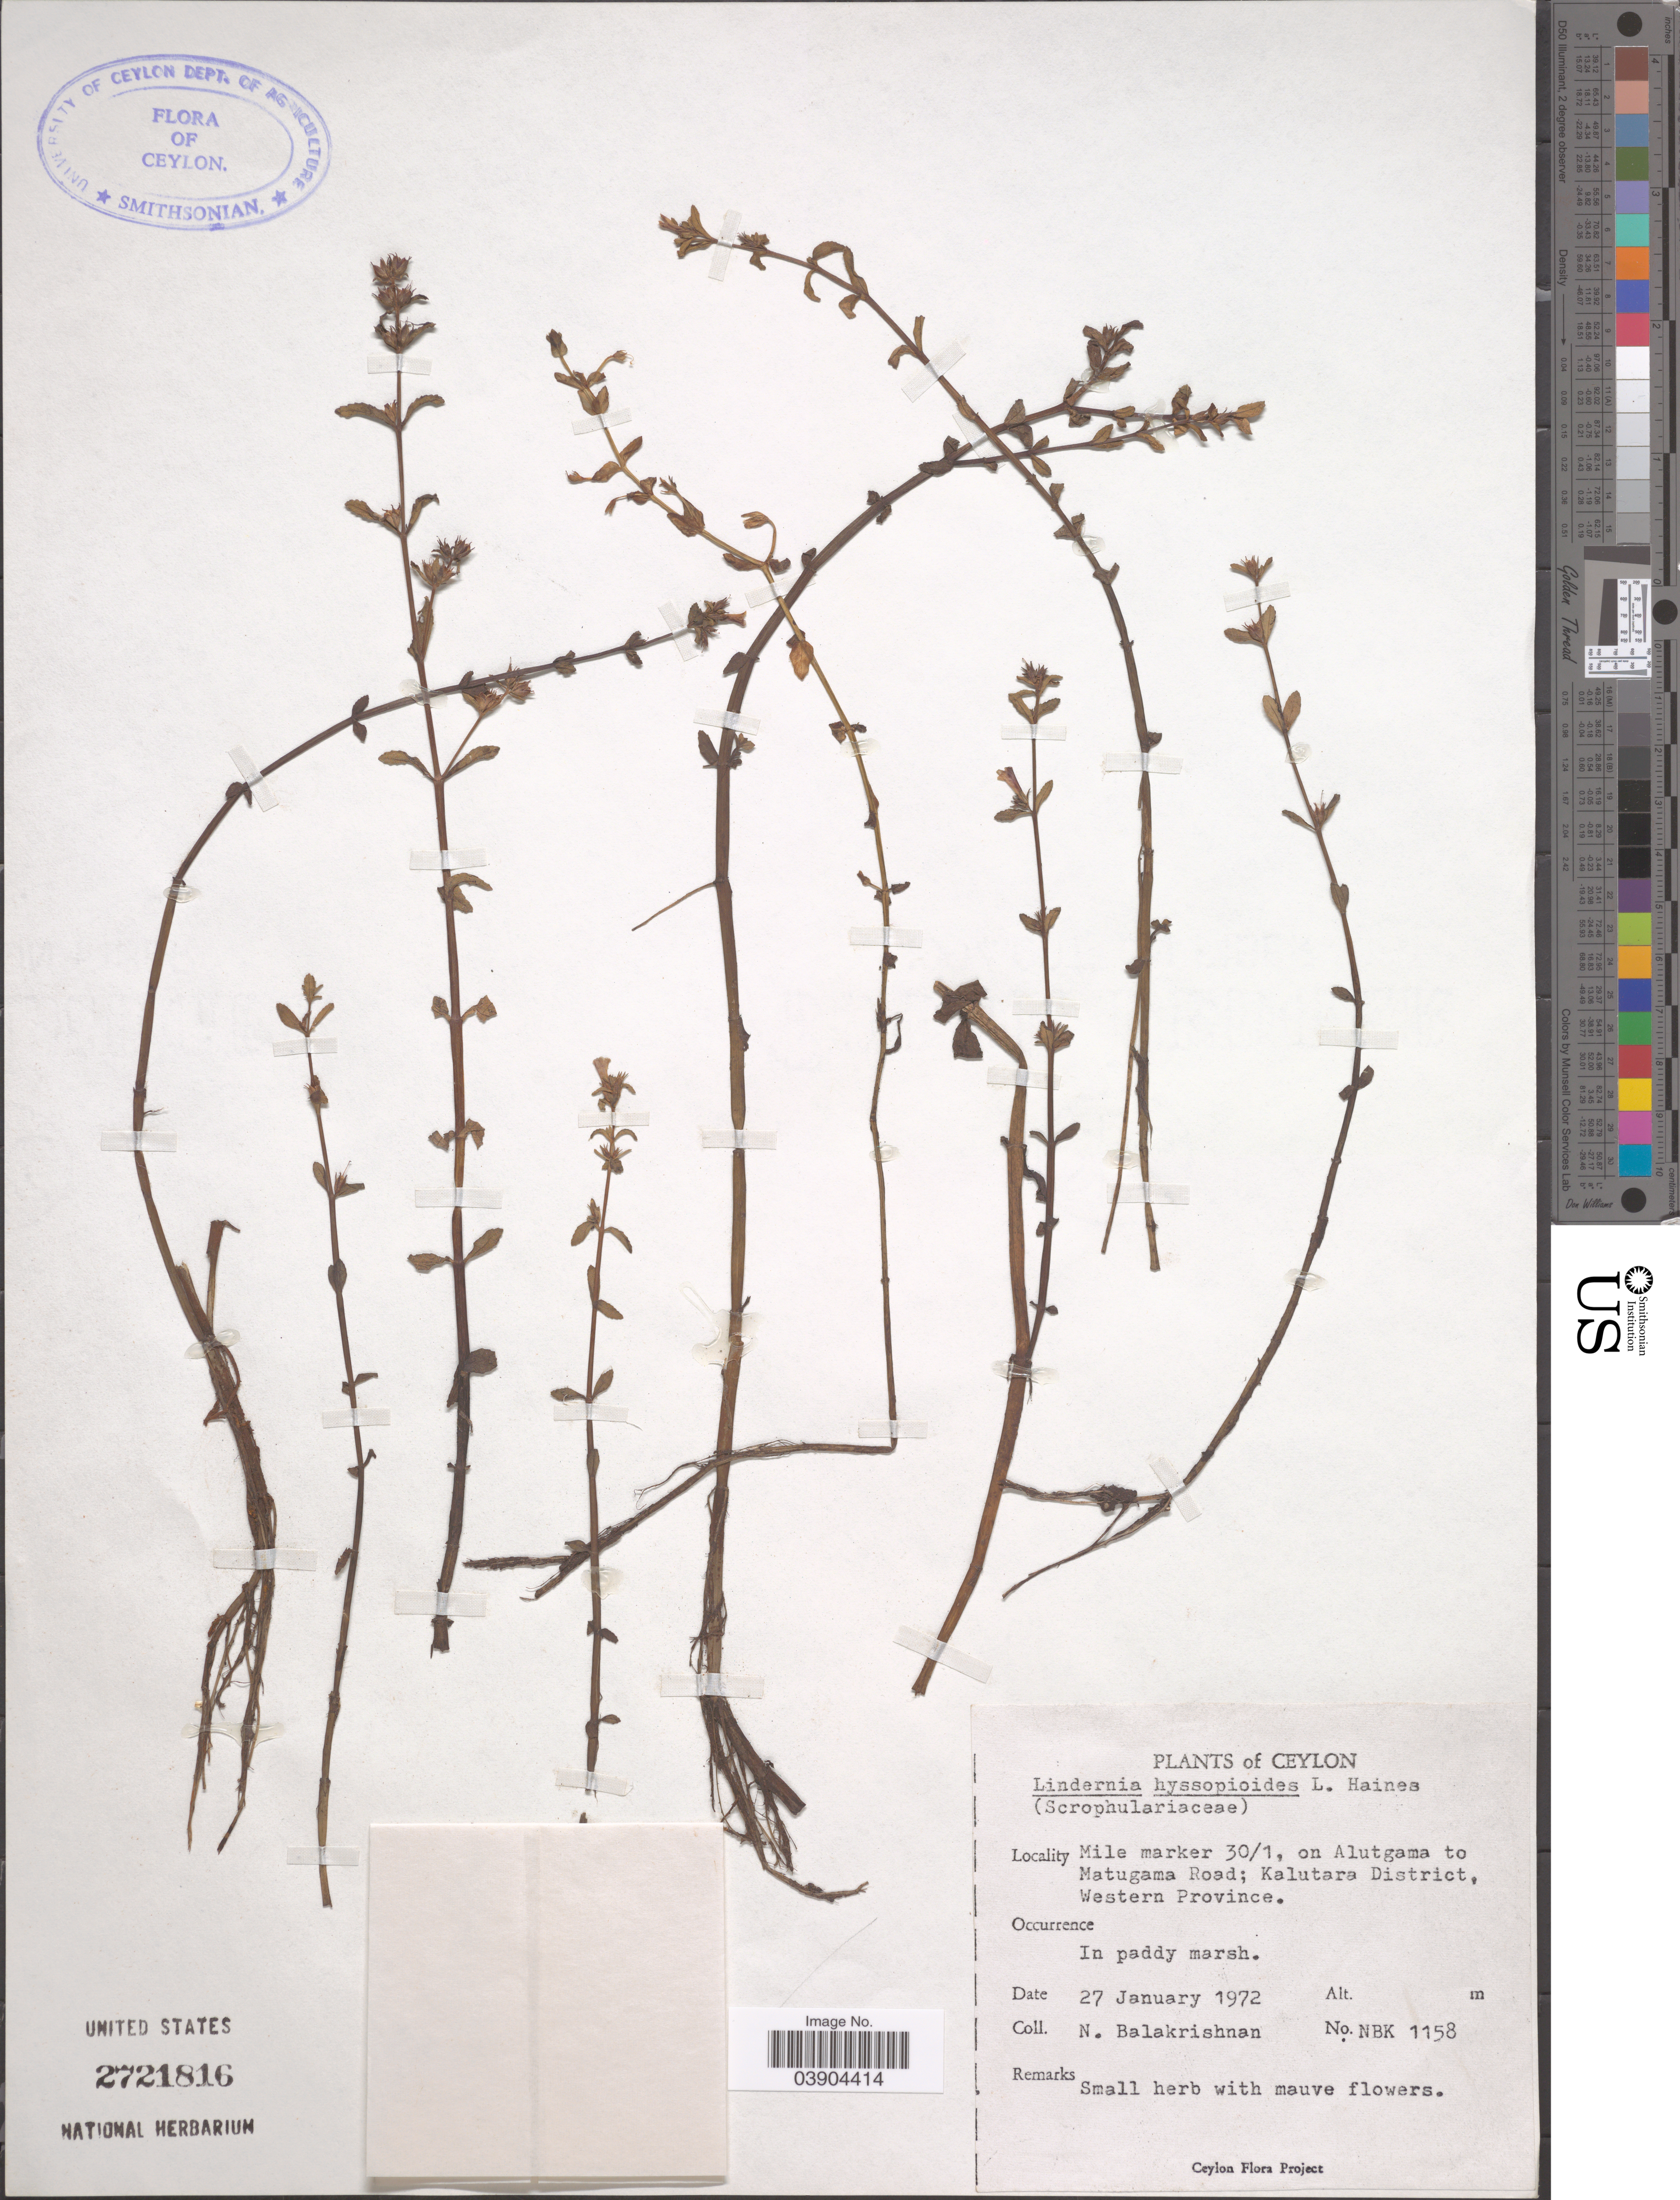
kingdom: Plantae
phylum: Tracheophyta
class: Magnoliopsida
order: Lamiales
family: Linderniaceae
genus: Lindernia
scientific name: Lindernia hyssopioides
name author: (L.) Haines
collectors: N. Balakrishnan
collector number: NBK1158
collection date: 1972-01-27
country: Sri Lanka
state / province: Western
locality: Ceylon. Mile marker 30/1, on Alutgama to Matugama Road; Kalutara District.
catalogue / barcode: US 2721816